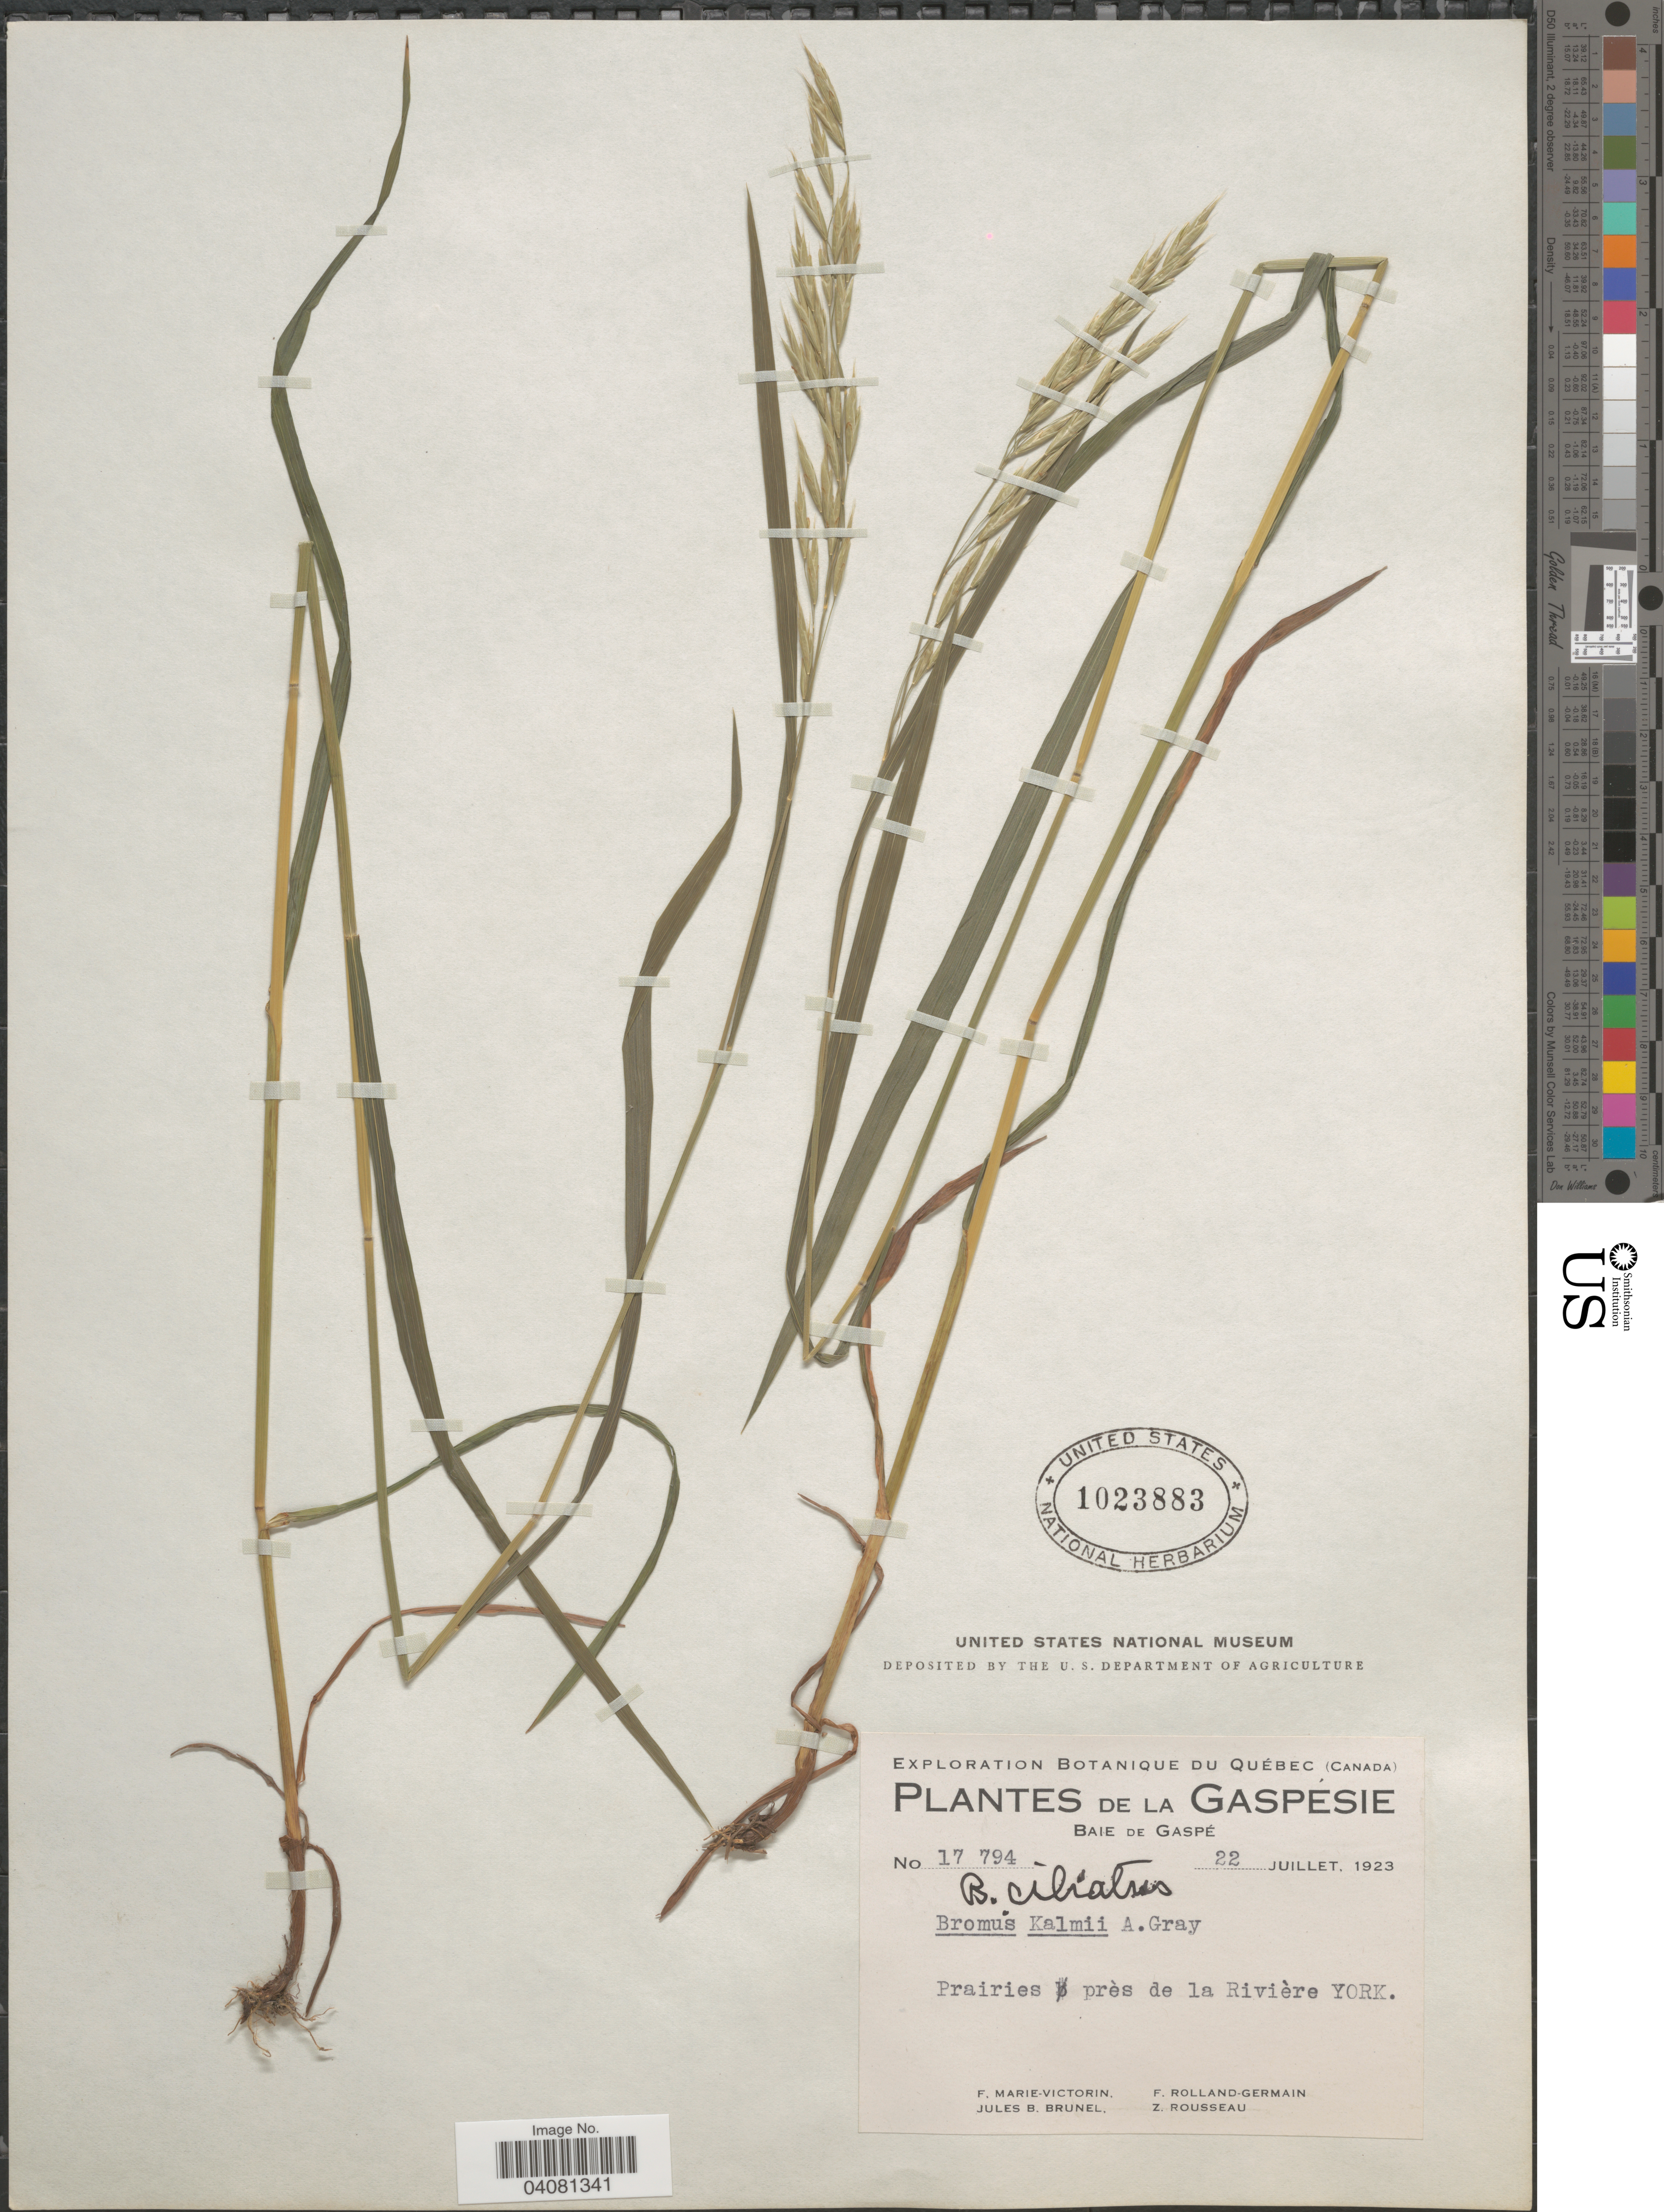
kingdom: Plantae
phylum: Tracheophyta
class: Liliopsida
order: Poales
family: Poaceae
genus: Bromus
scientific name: Bromus ciliatus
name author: L.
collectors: F. Marie-Victorin, Rolland-Germain, J. Brunel & Z. Rousseau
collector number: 17794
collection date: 1923-07-22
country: Canada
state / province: Quebec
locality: Exploration Botanique du Québec. La Gaspésie. Baie de Gaspé. Prairies près de la Rivière York.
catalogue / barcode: US 1023883